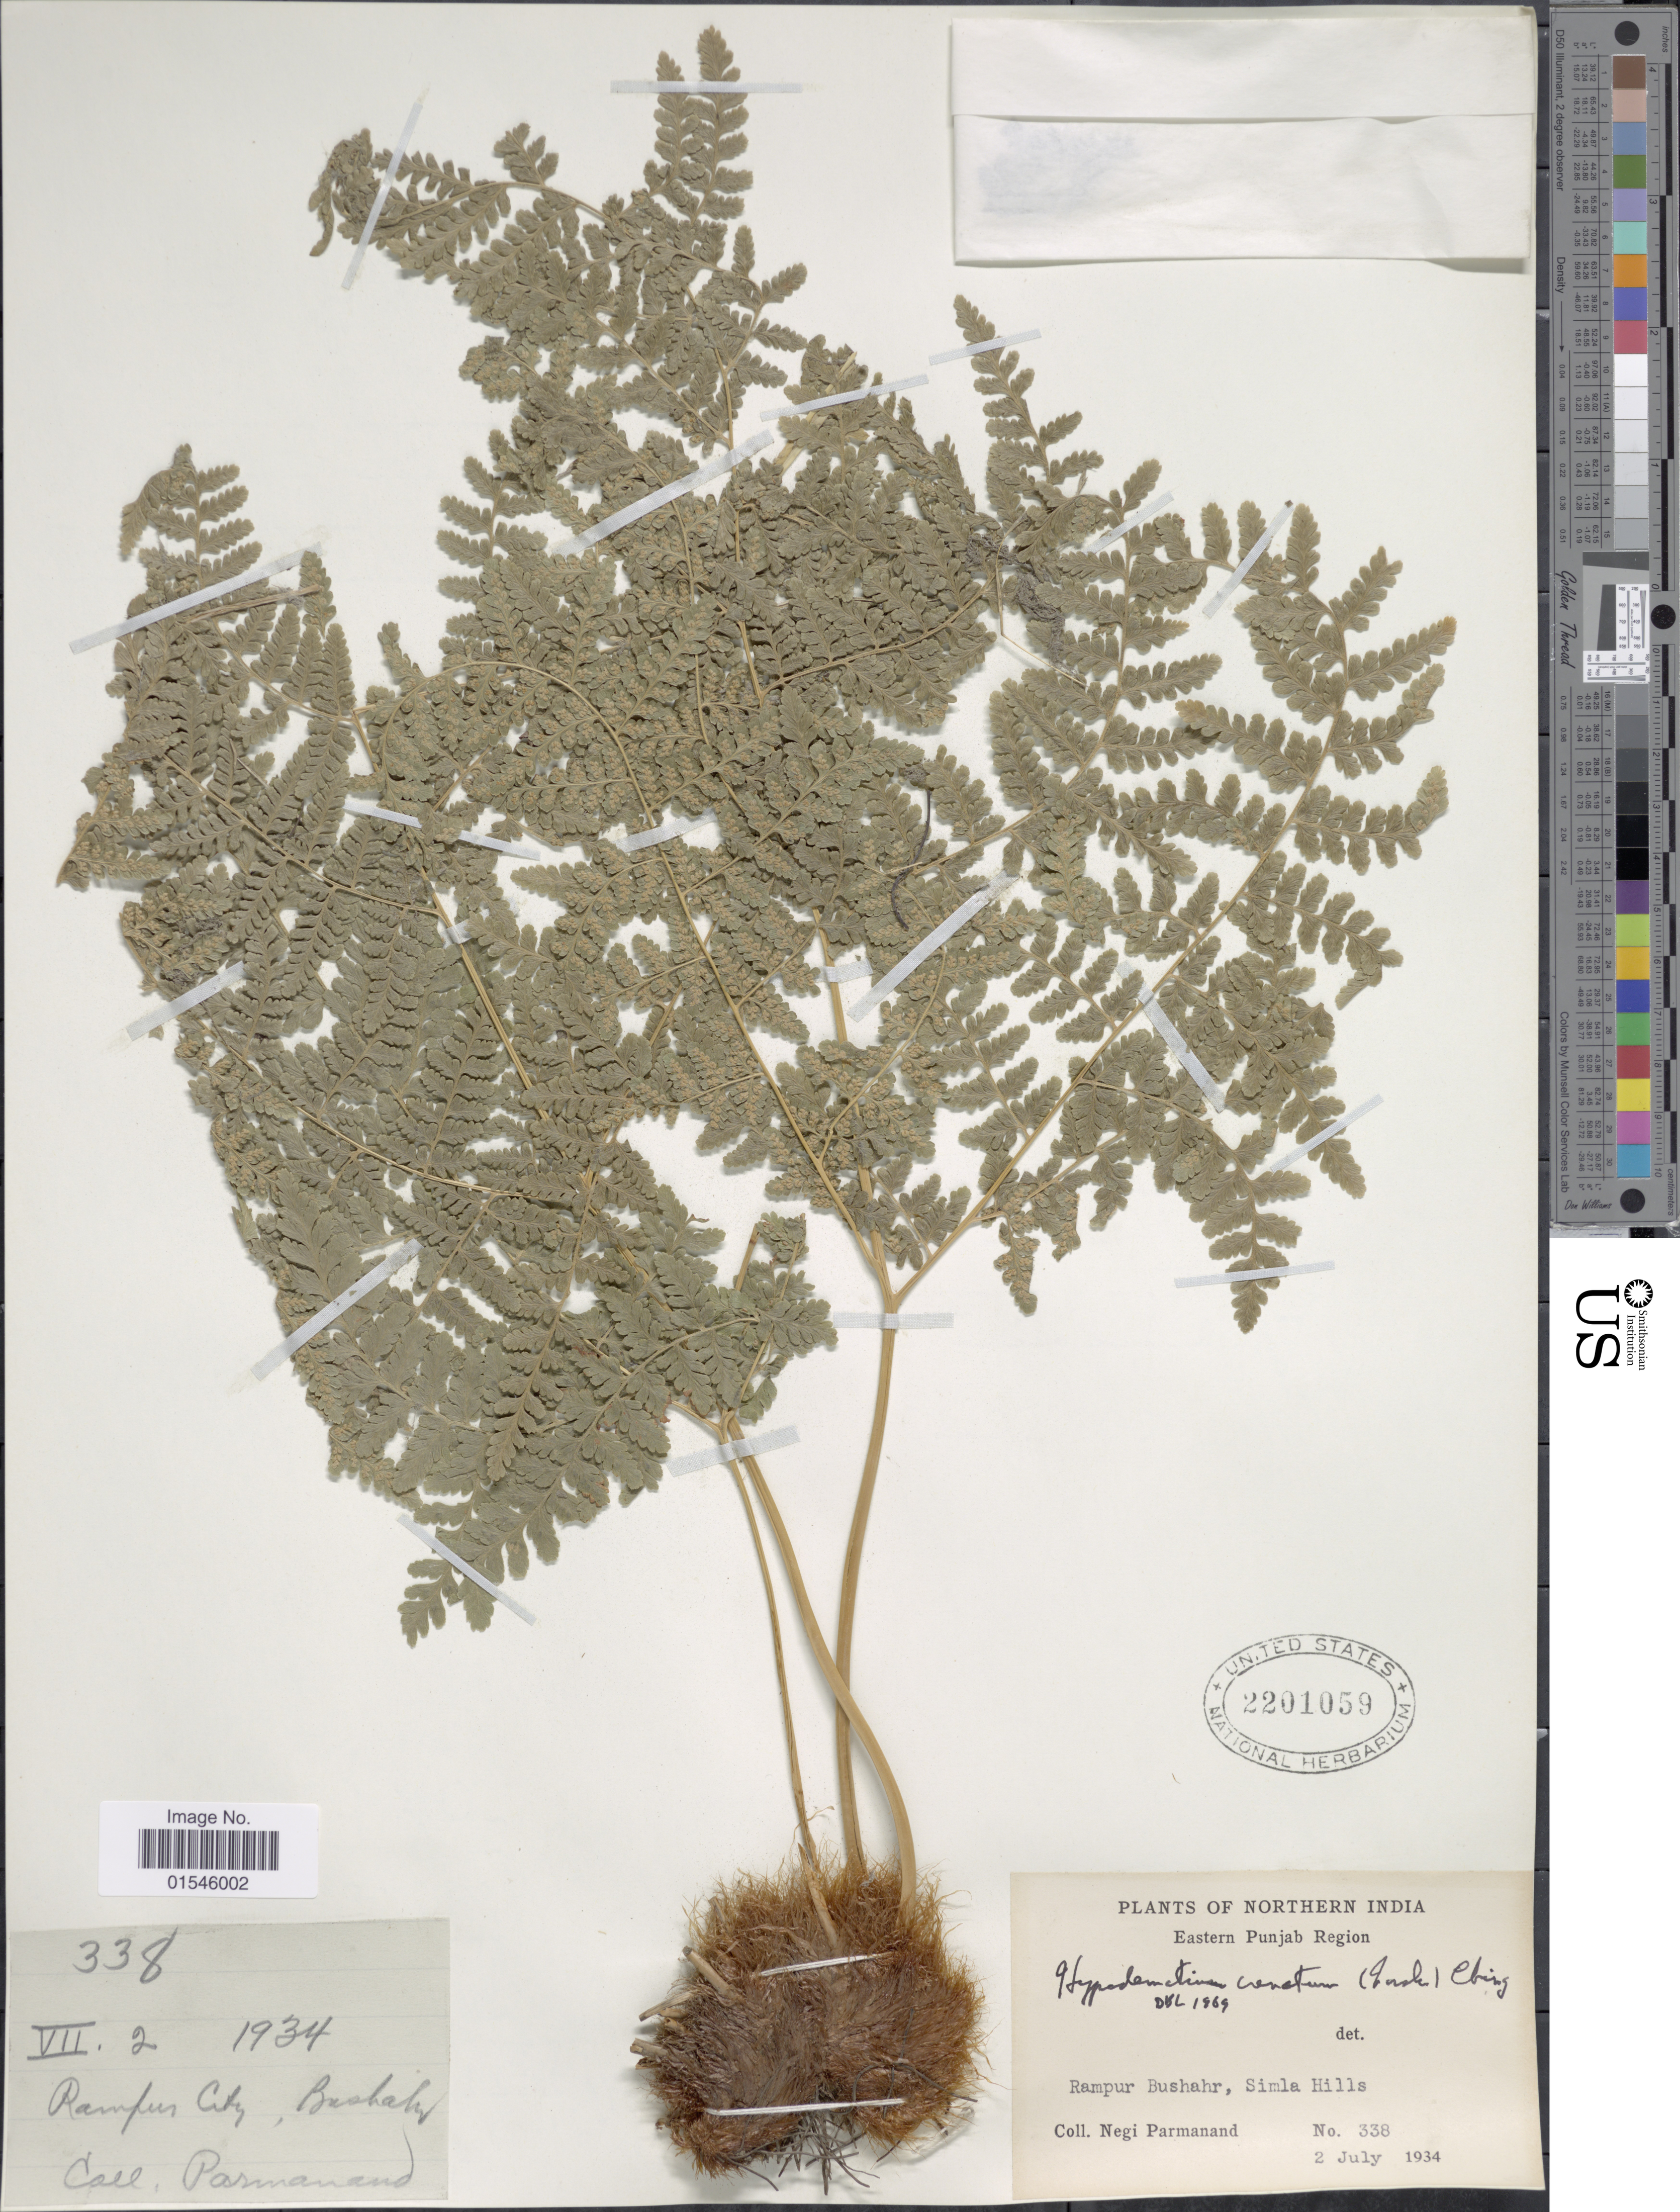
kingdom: Plantae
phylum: Tracheophyta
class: Polypodiopsida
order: Polypodiales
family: Hypodematiaceae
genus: Hypodematium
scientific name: Hypodematium crenatum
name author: (Forssk.) Kuhn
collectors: N. Parmanand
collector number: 338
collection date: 1934-07-02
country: India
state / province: Himachal Pradesh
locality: Northern India, Eastern Punjab Region, Rampur Bushahr, Simla Hills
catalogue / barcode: US 2201059